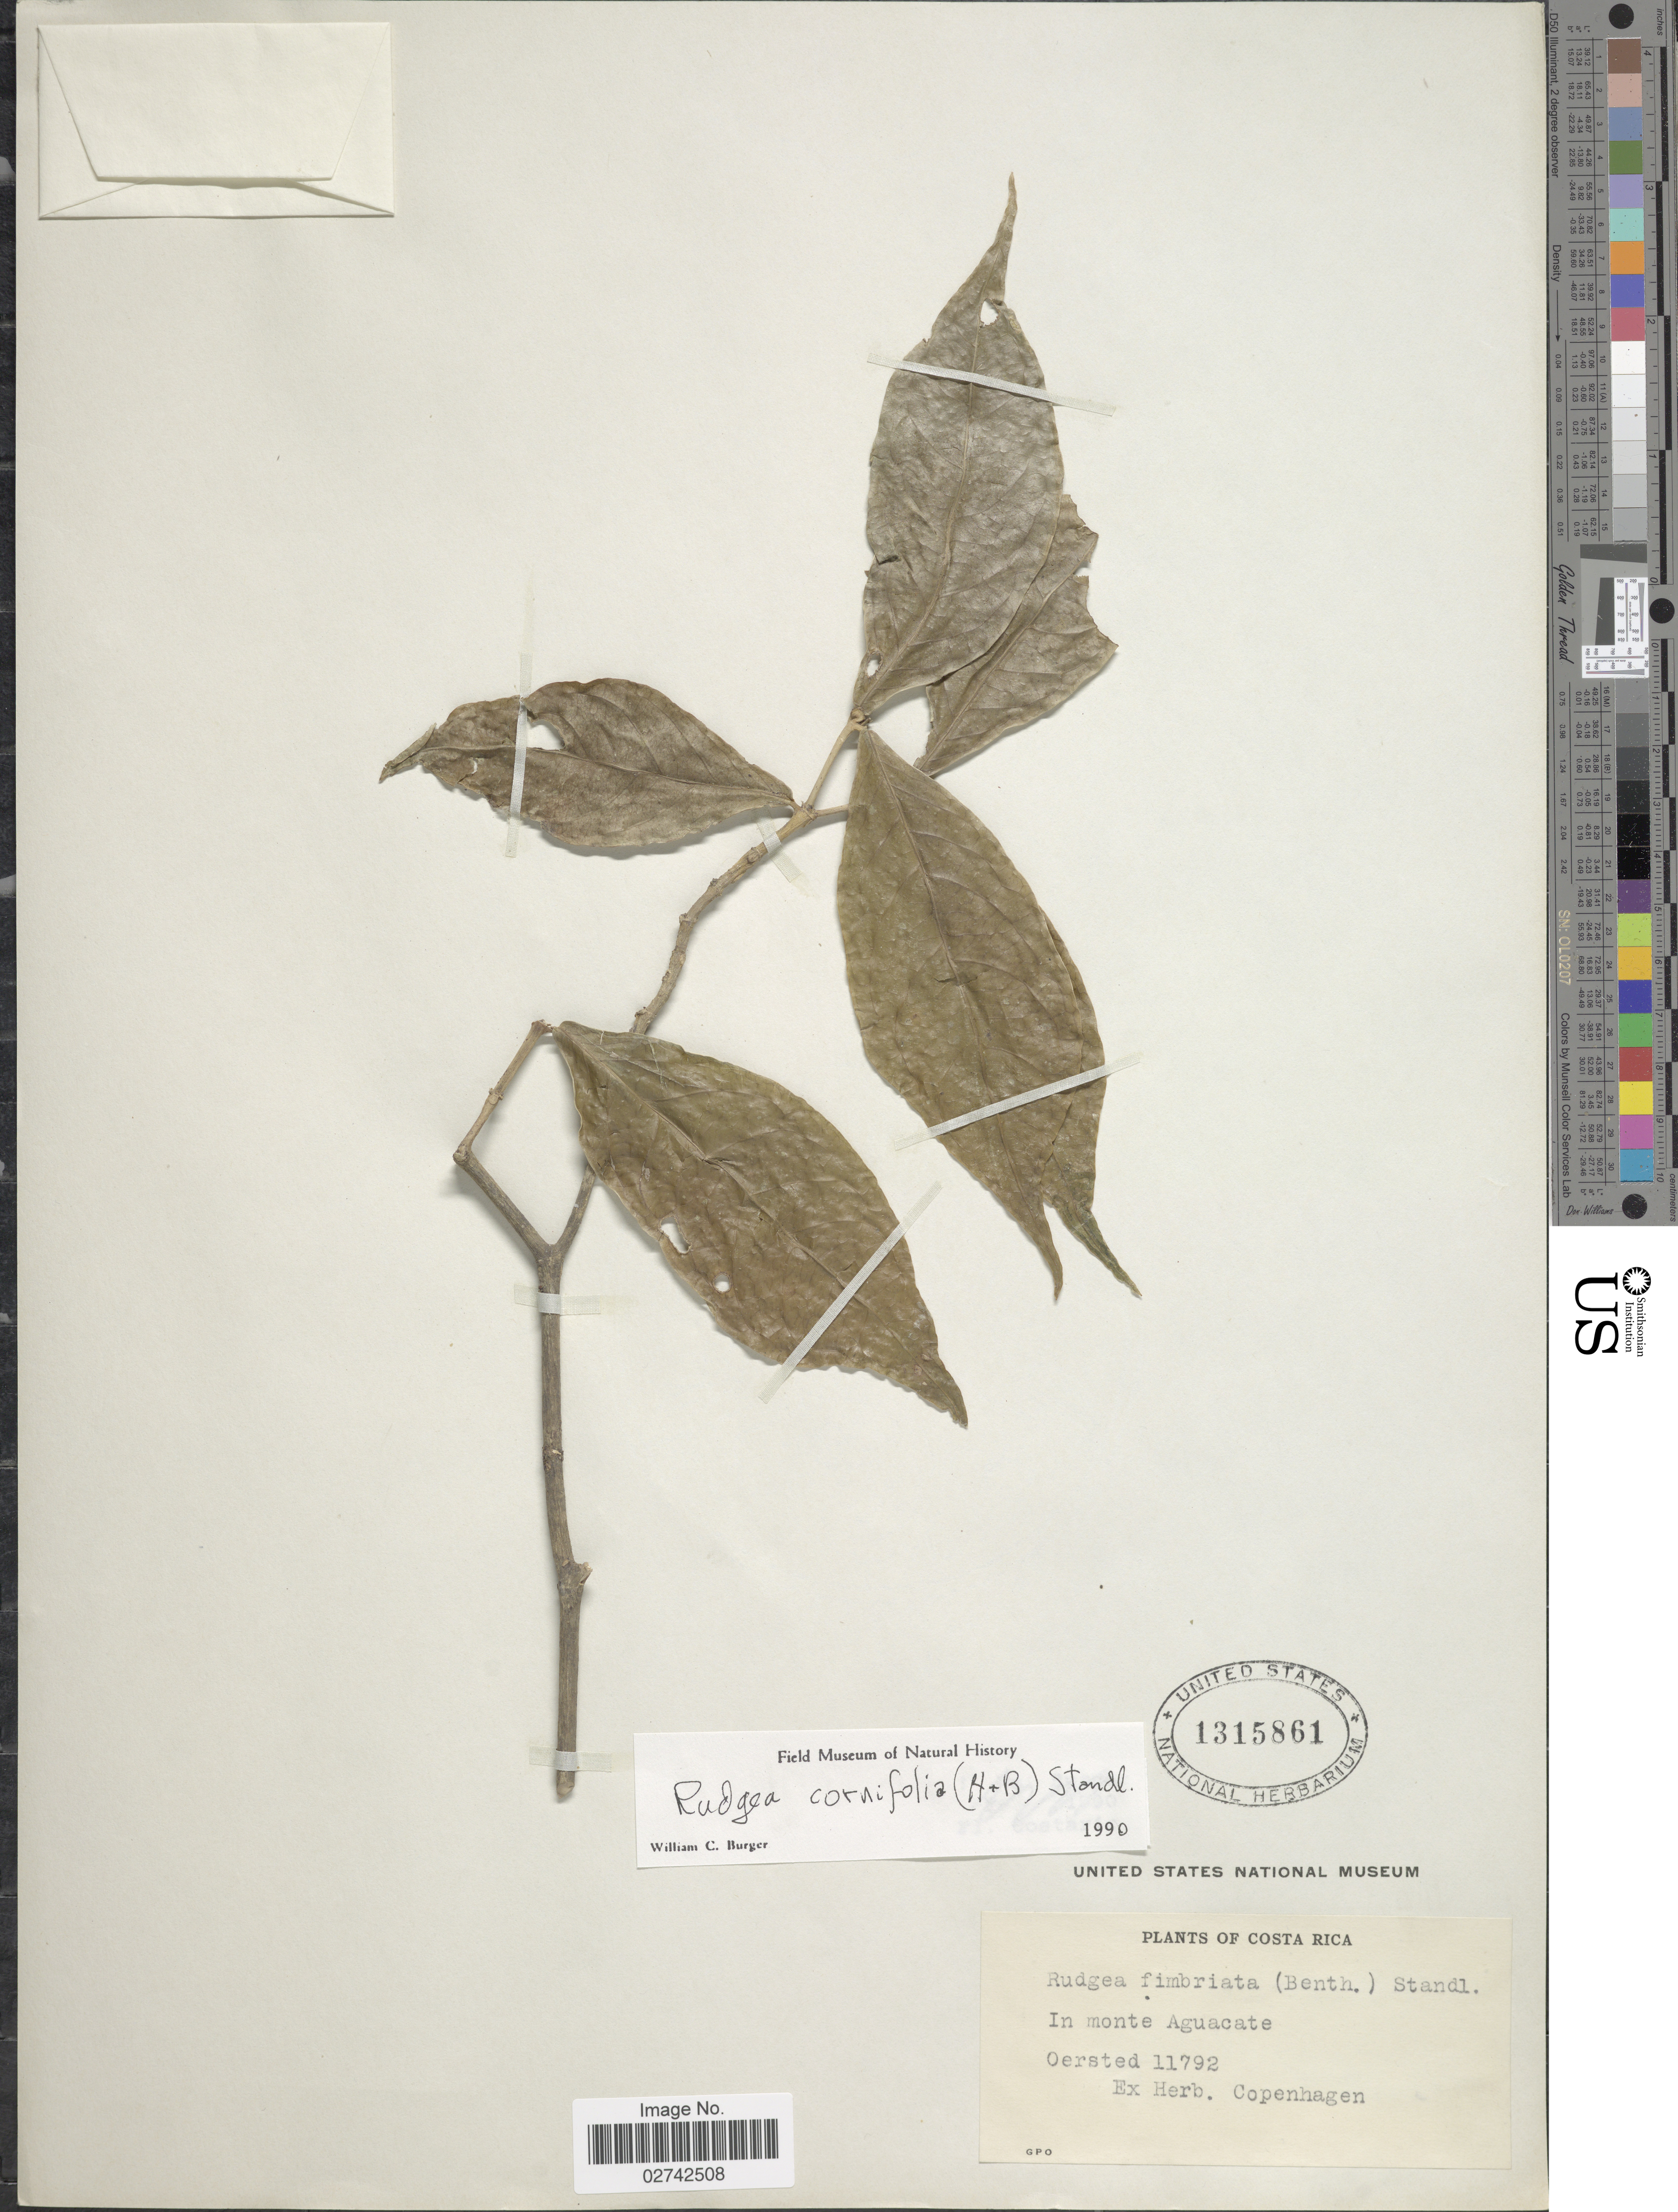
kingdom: Plantae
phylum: Tracheophyta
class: Magnoliopsida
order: Gentianales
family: Rubiaceae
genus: Rudgea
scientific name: Rudgea cornifolia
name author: (Kunth) Standl.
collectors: Oersted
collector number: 11792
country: Costa Rica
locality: In monte Aguacate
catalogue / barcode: US 1315861